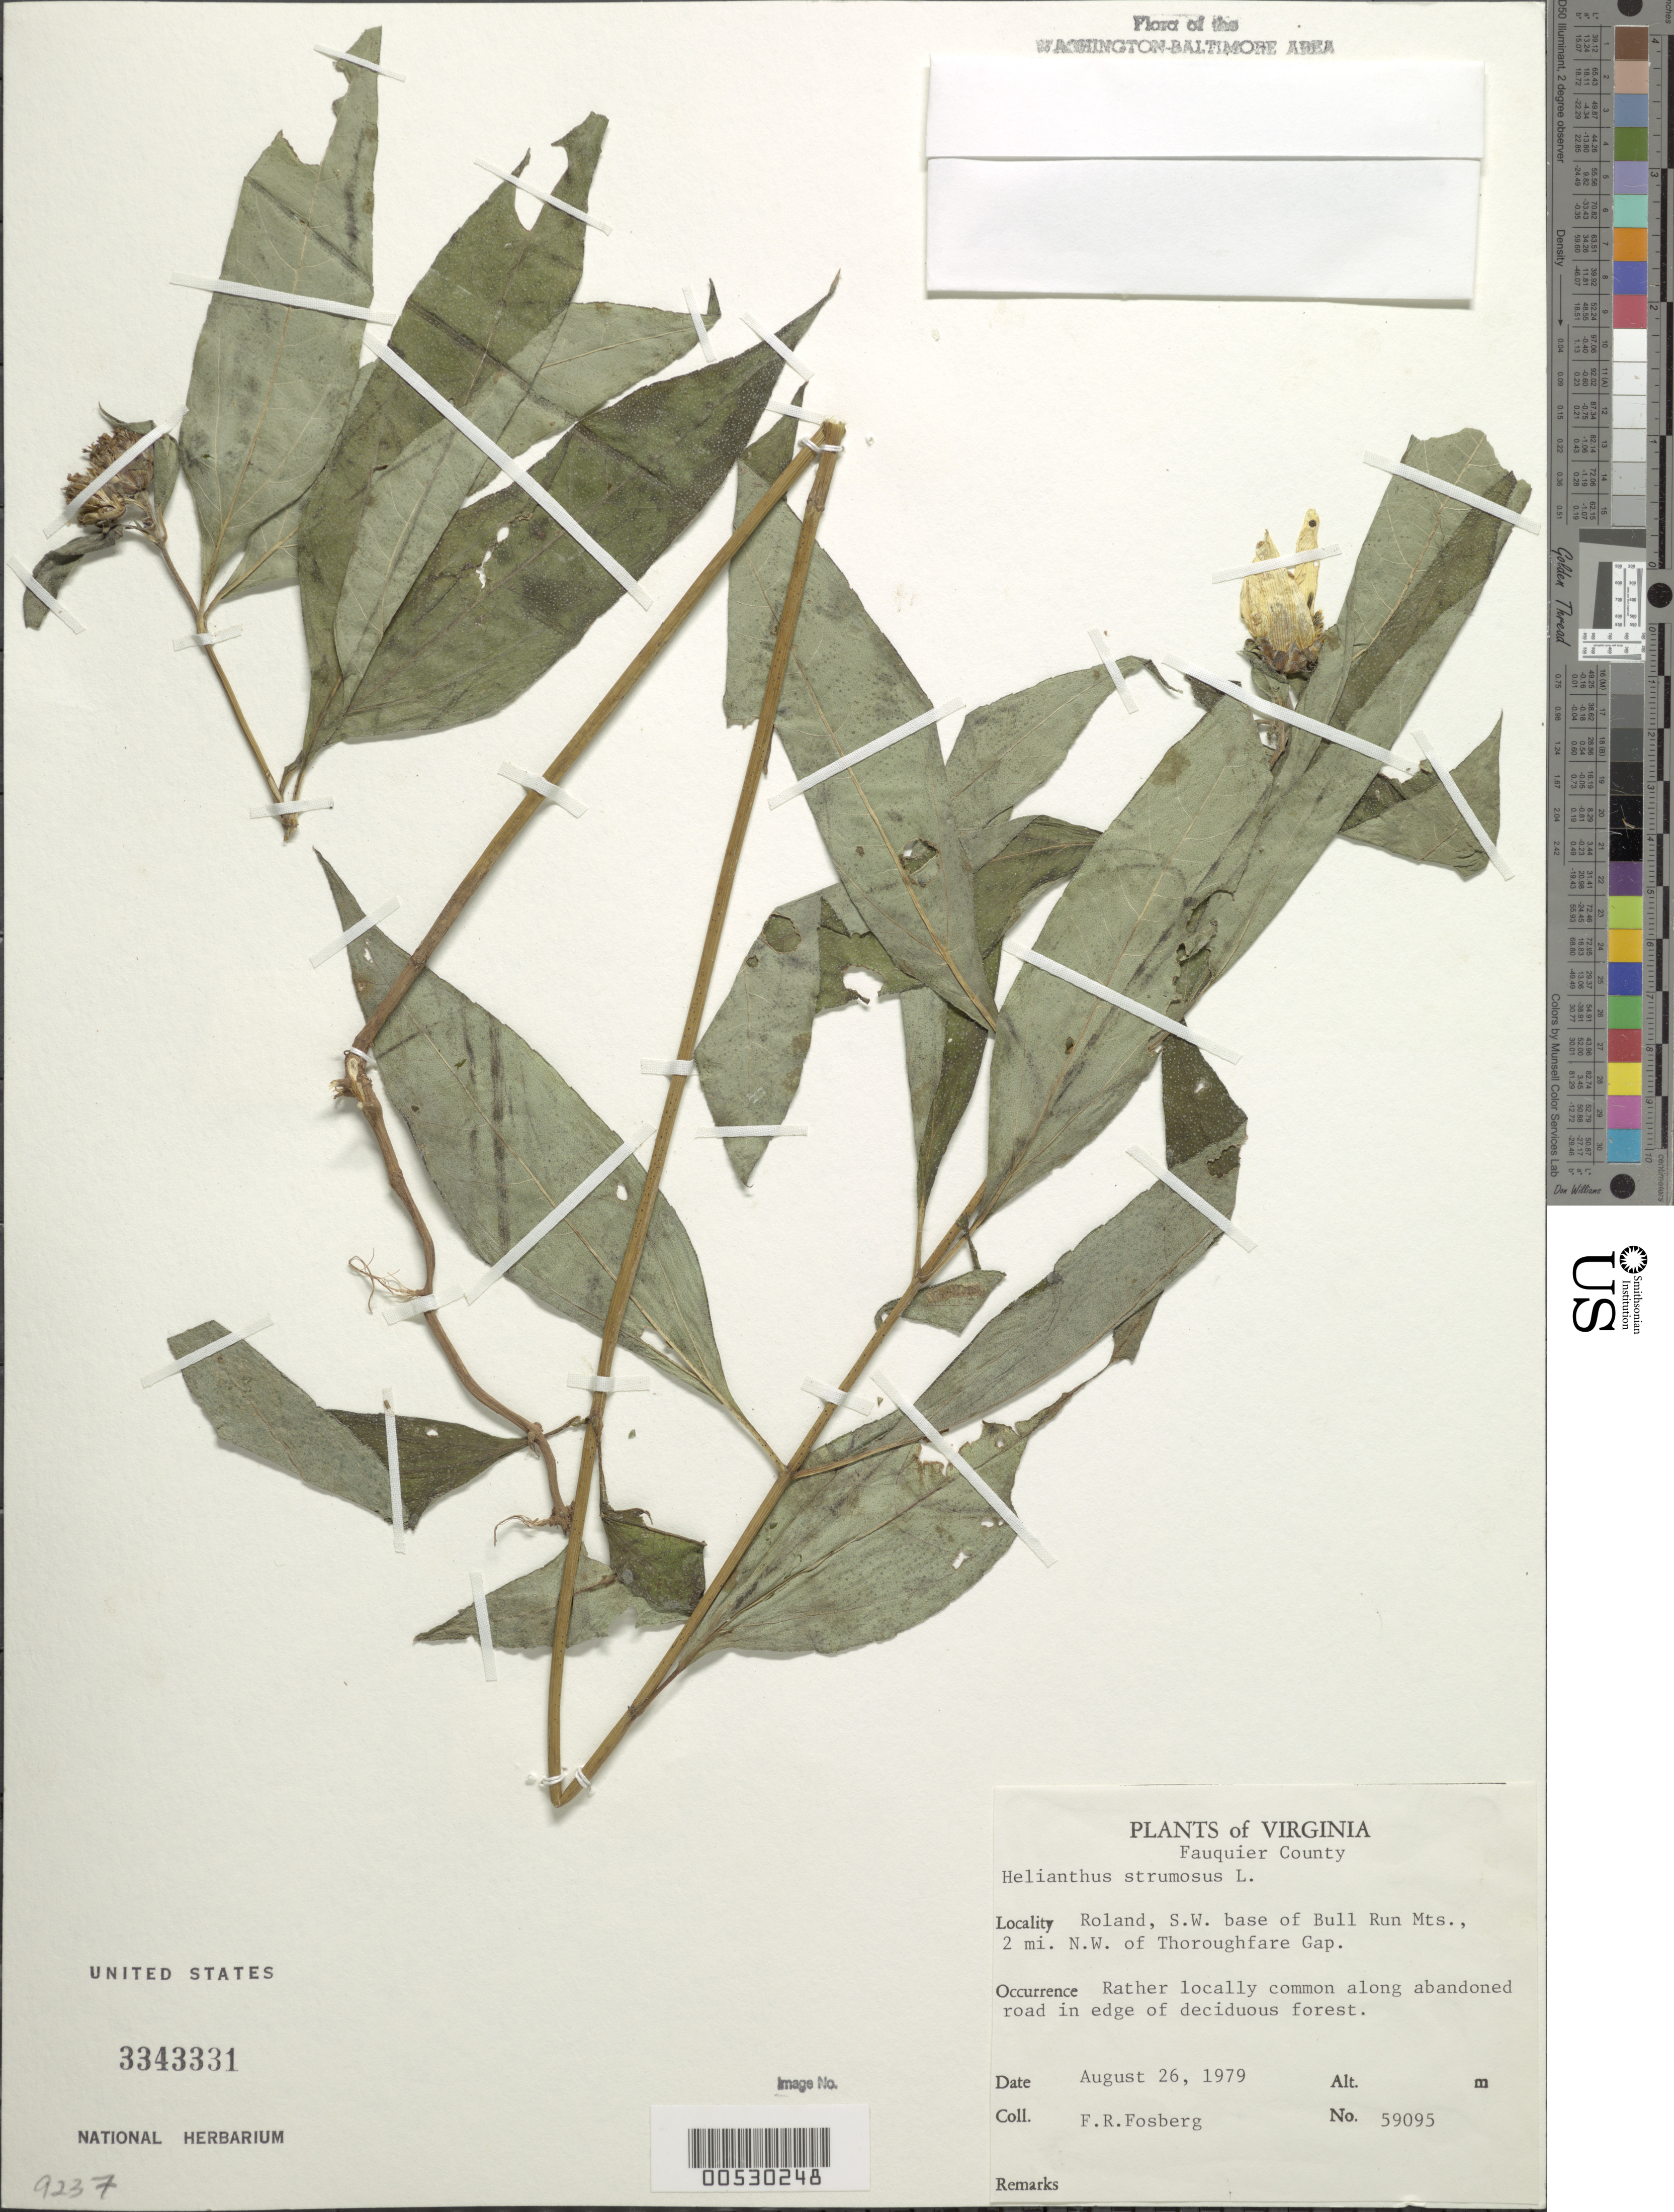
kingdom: Plantae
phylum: Tracheophyta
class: Magnoliopsida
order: Asterales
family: Asteraceae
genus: Helianthus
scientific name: Helianthus strumosus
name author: L.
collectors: F. R. Fosberg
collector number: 59095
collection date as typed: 26 Aug 1979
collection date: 1979-08-26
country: United States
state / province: Virginia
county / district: Fauquier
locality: Roland, SW base of Bull Run Mts., NW of Thoroughfare Gap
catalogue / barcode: US 3343331